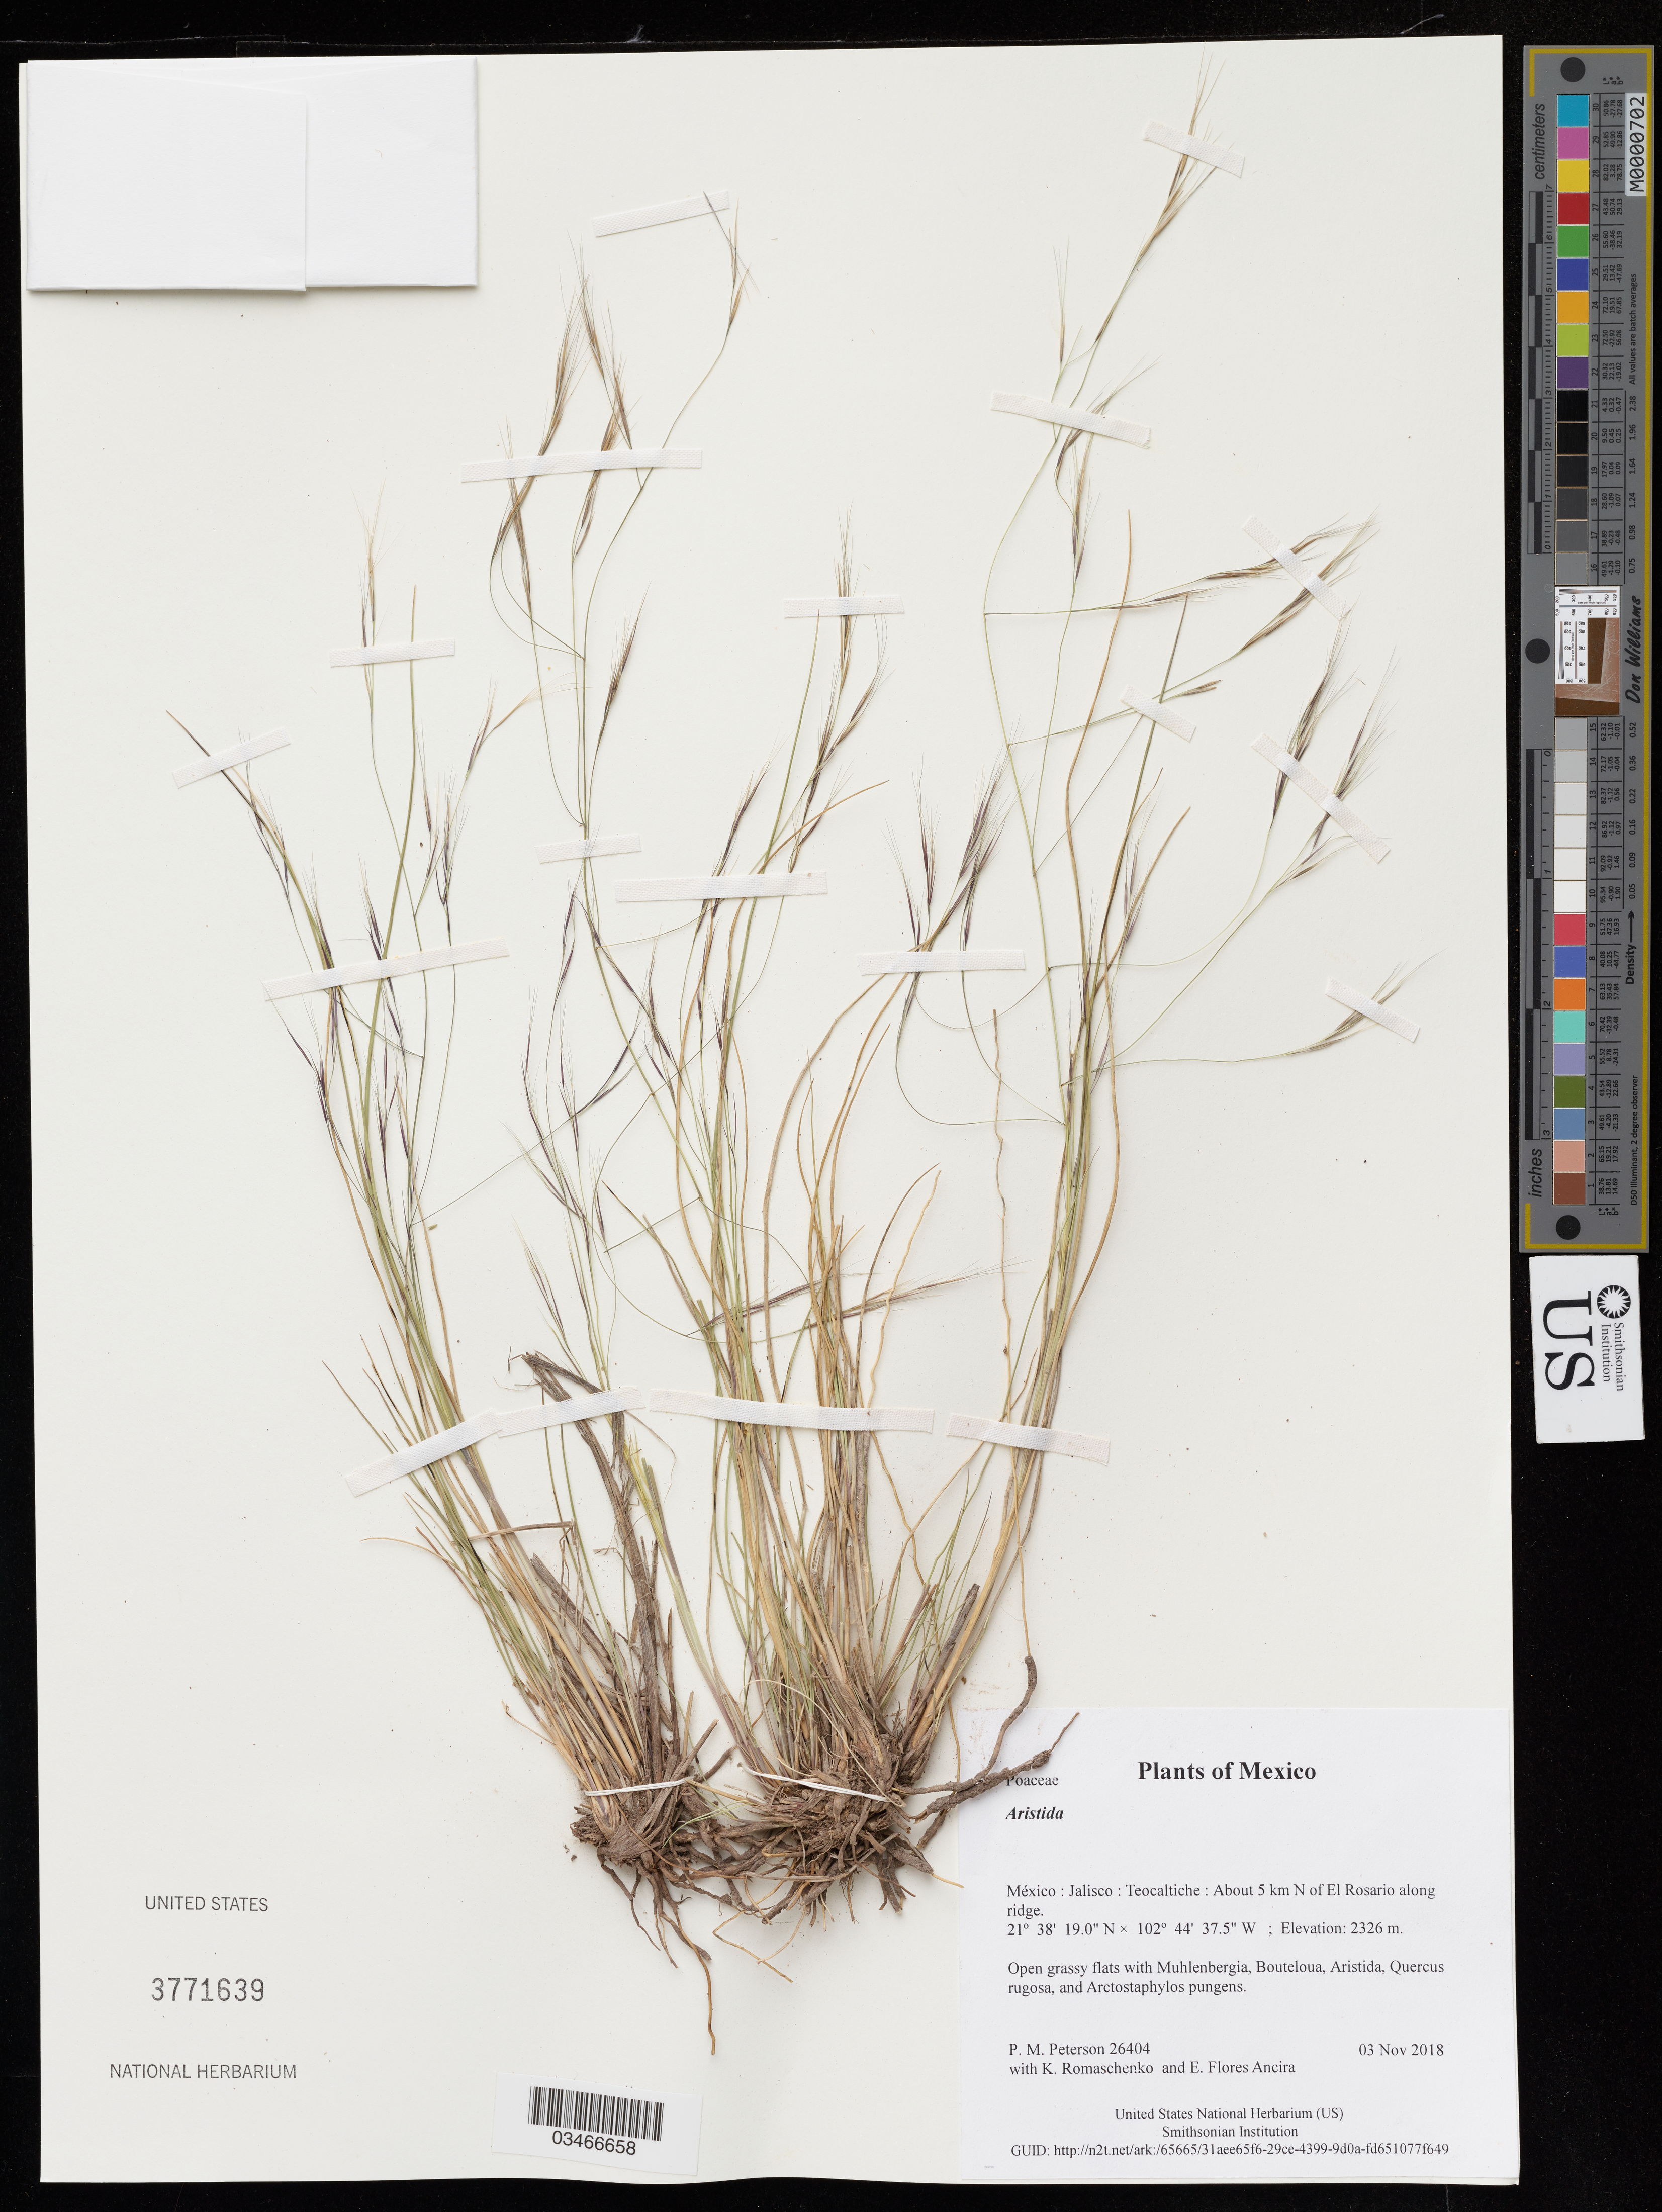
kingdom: Plantae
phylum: Tracheophyta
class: Liliopsida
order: Poales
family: Poaceae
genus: Aristida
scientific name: Aristida sp.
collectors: P. M. Peterson, K. Romaschenko & E. Flores Ancira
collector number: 26404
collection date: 2018-11-03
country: México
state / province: Jalisco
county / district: Teocaltiche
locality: About 5 km N of El Rosario along ridge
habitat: Open grassy flats with Muhlenbergia, Bouteloua, Aristida, Quercus rugosa, and Arctostaphylos pungens.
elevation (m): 2326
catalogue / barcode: US 3771639